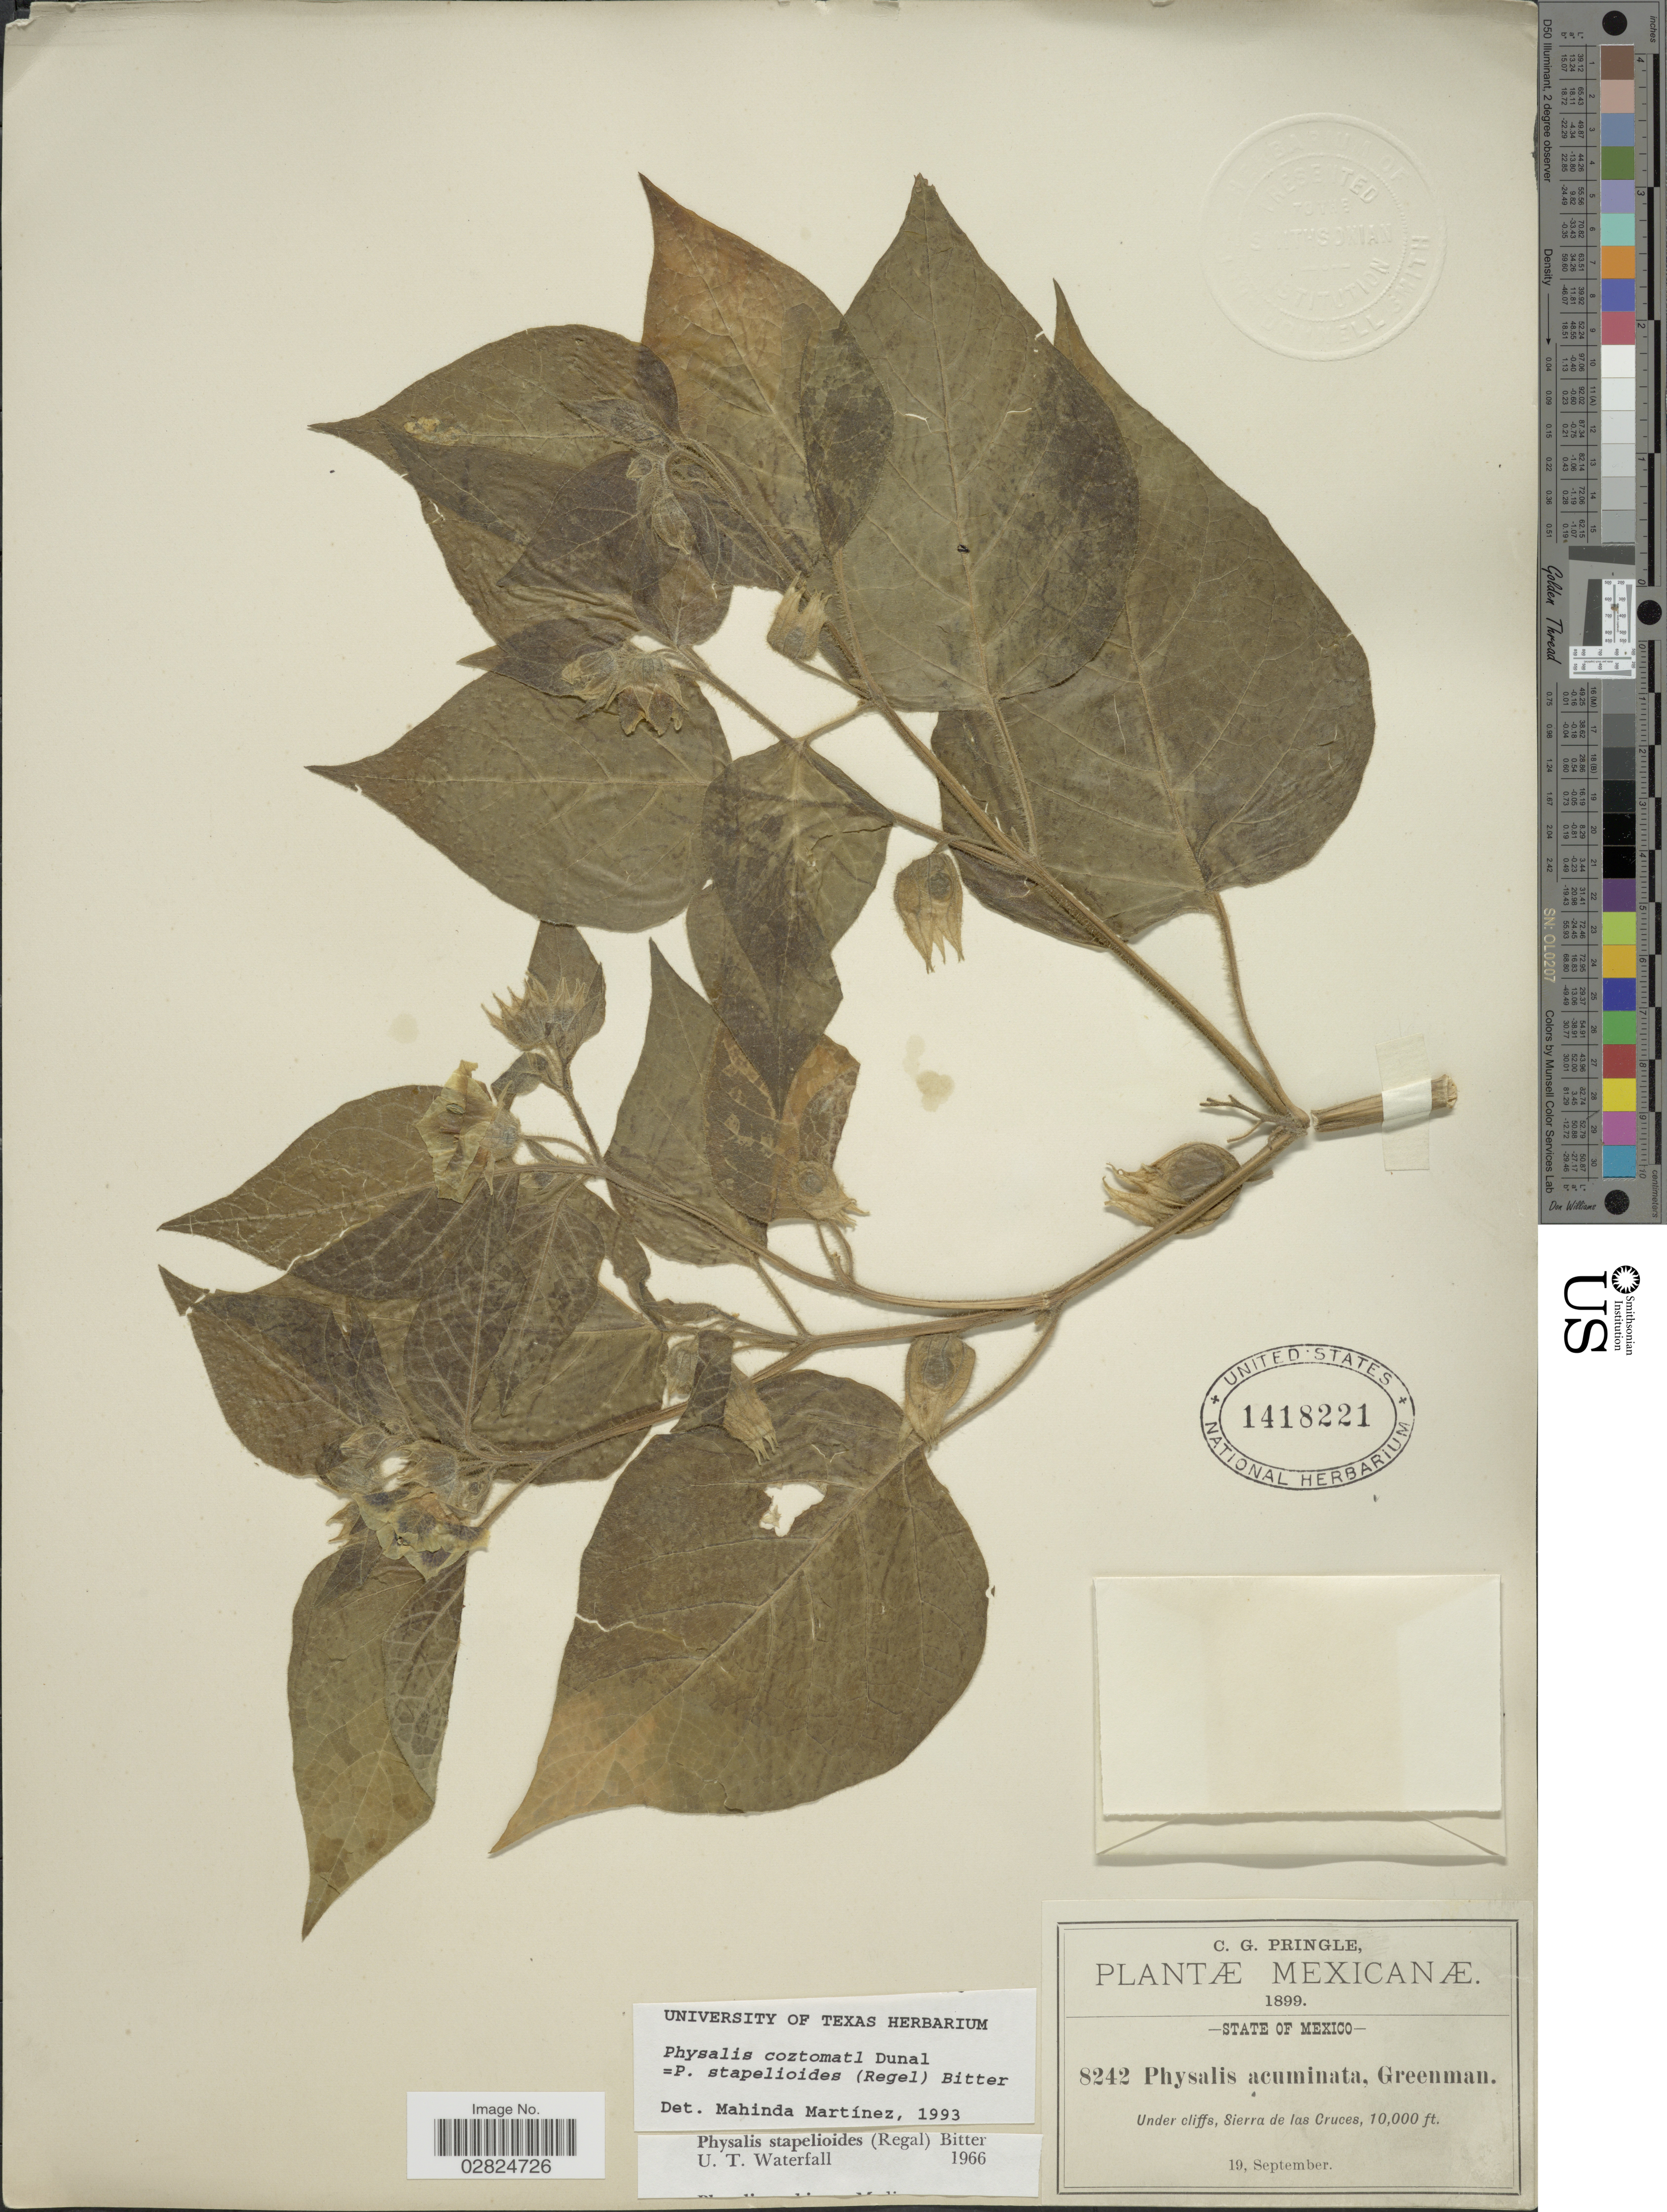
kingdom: Plantae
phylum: Tracheophyta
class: Magnoliopsida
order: Solanales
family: Solanaceae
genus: Physalis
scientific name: Physalis coztomatl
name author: Dunal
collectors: C. G. Pringle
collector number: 8242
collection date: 1899-09-19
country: Mexico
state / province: México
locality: Under cliffs, Sierra de las Cruces.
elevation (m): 3048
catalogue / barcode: US 1418221